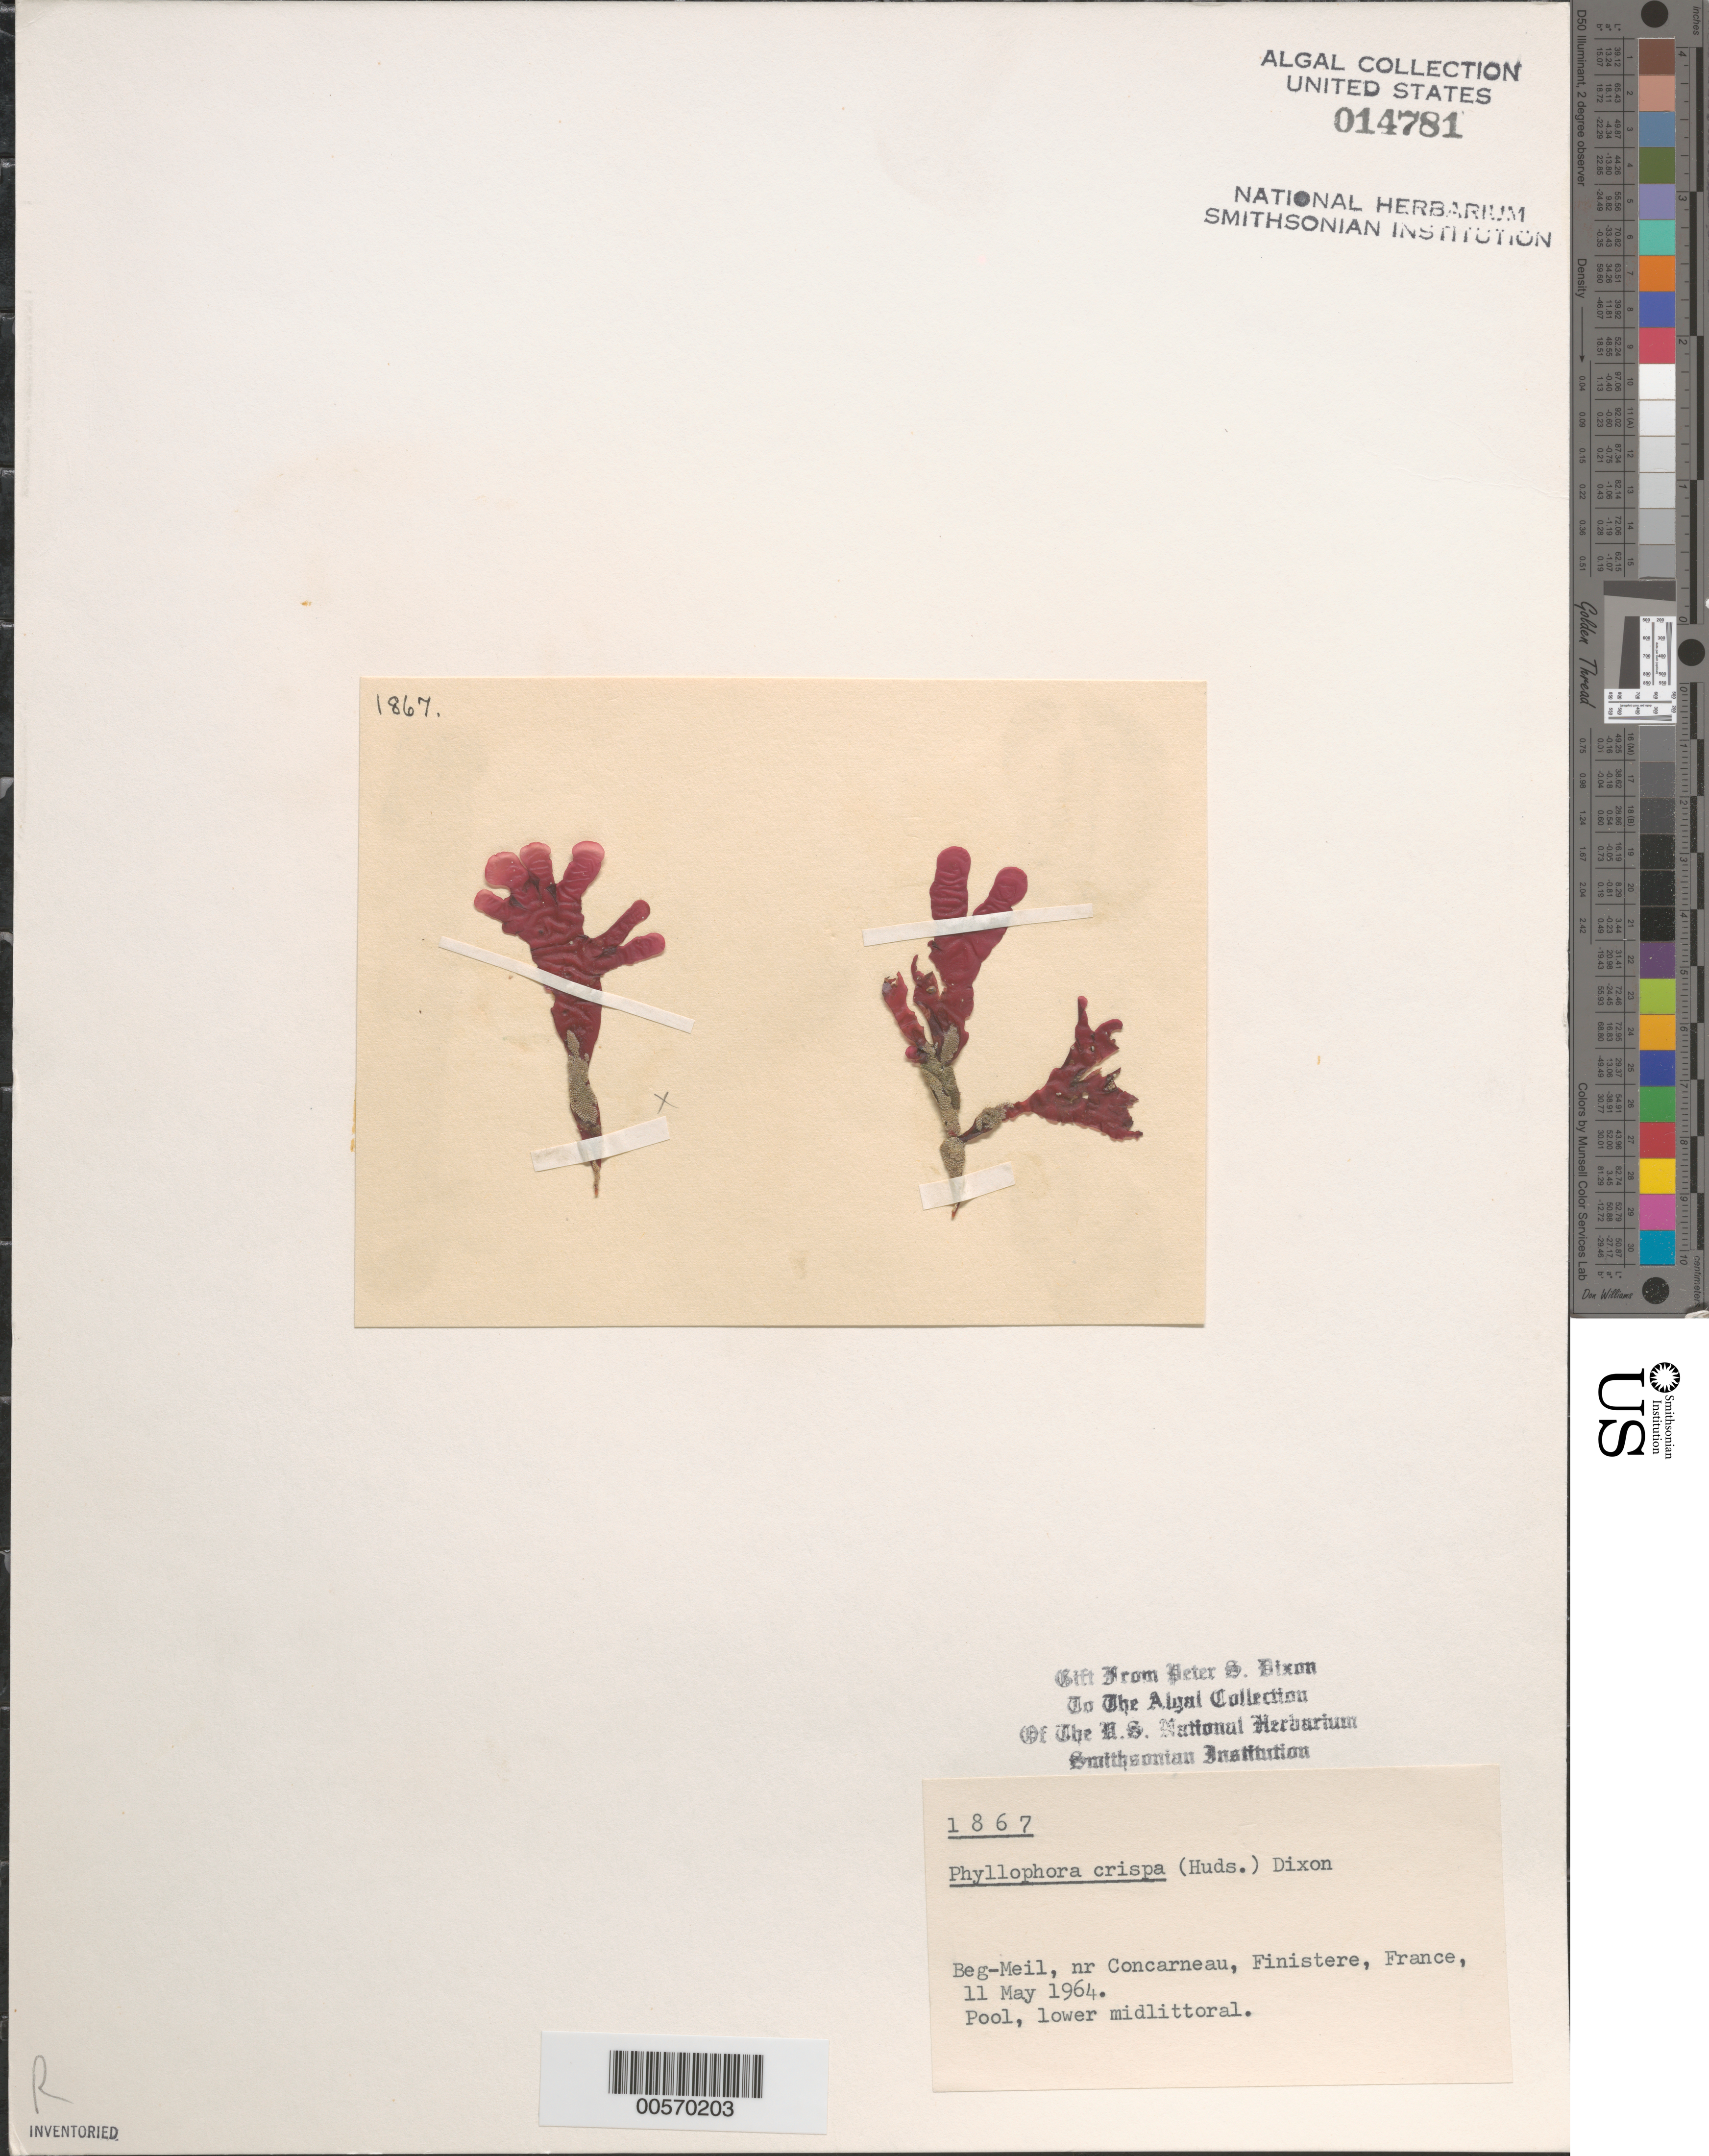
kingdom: Plantae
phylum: Rhodophyta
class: Florideophyceae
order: Gigartinales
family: Phyllophoraceae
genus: Phyllophora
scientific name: Phyllophora crispa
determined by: Dixon, P. S.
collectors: P. S. Dixon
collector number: PSD 1867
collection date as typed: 11 May 1964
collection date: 1964-05-11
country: France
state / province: Bretagne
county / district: Finistère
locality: Beg-meil, near concarneau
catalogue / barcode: US 14781